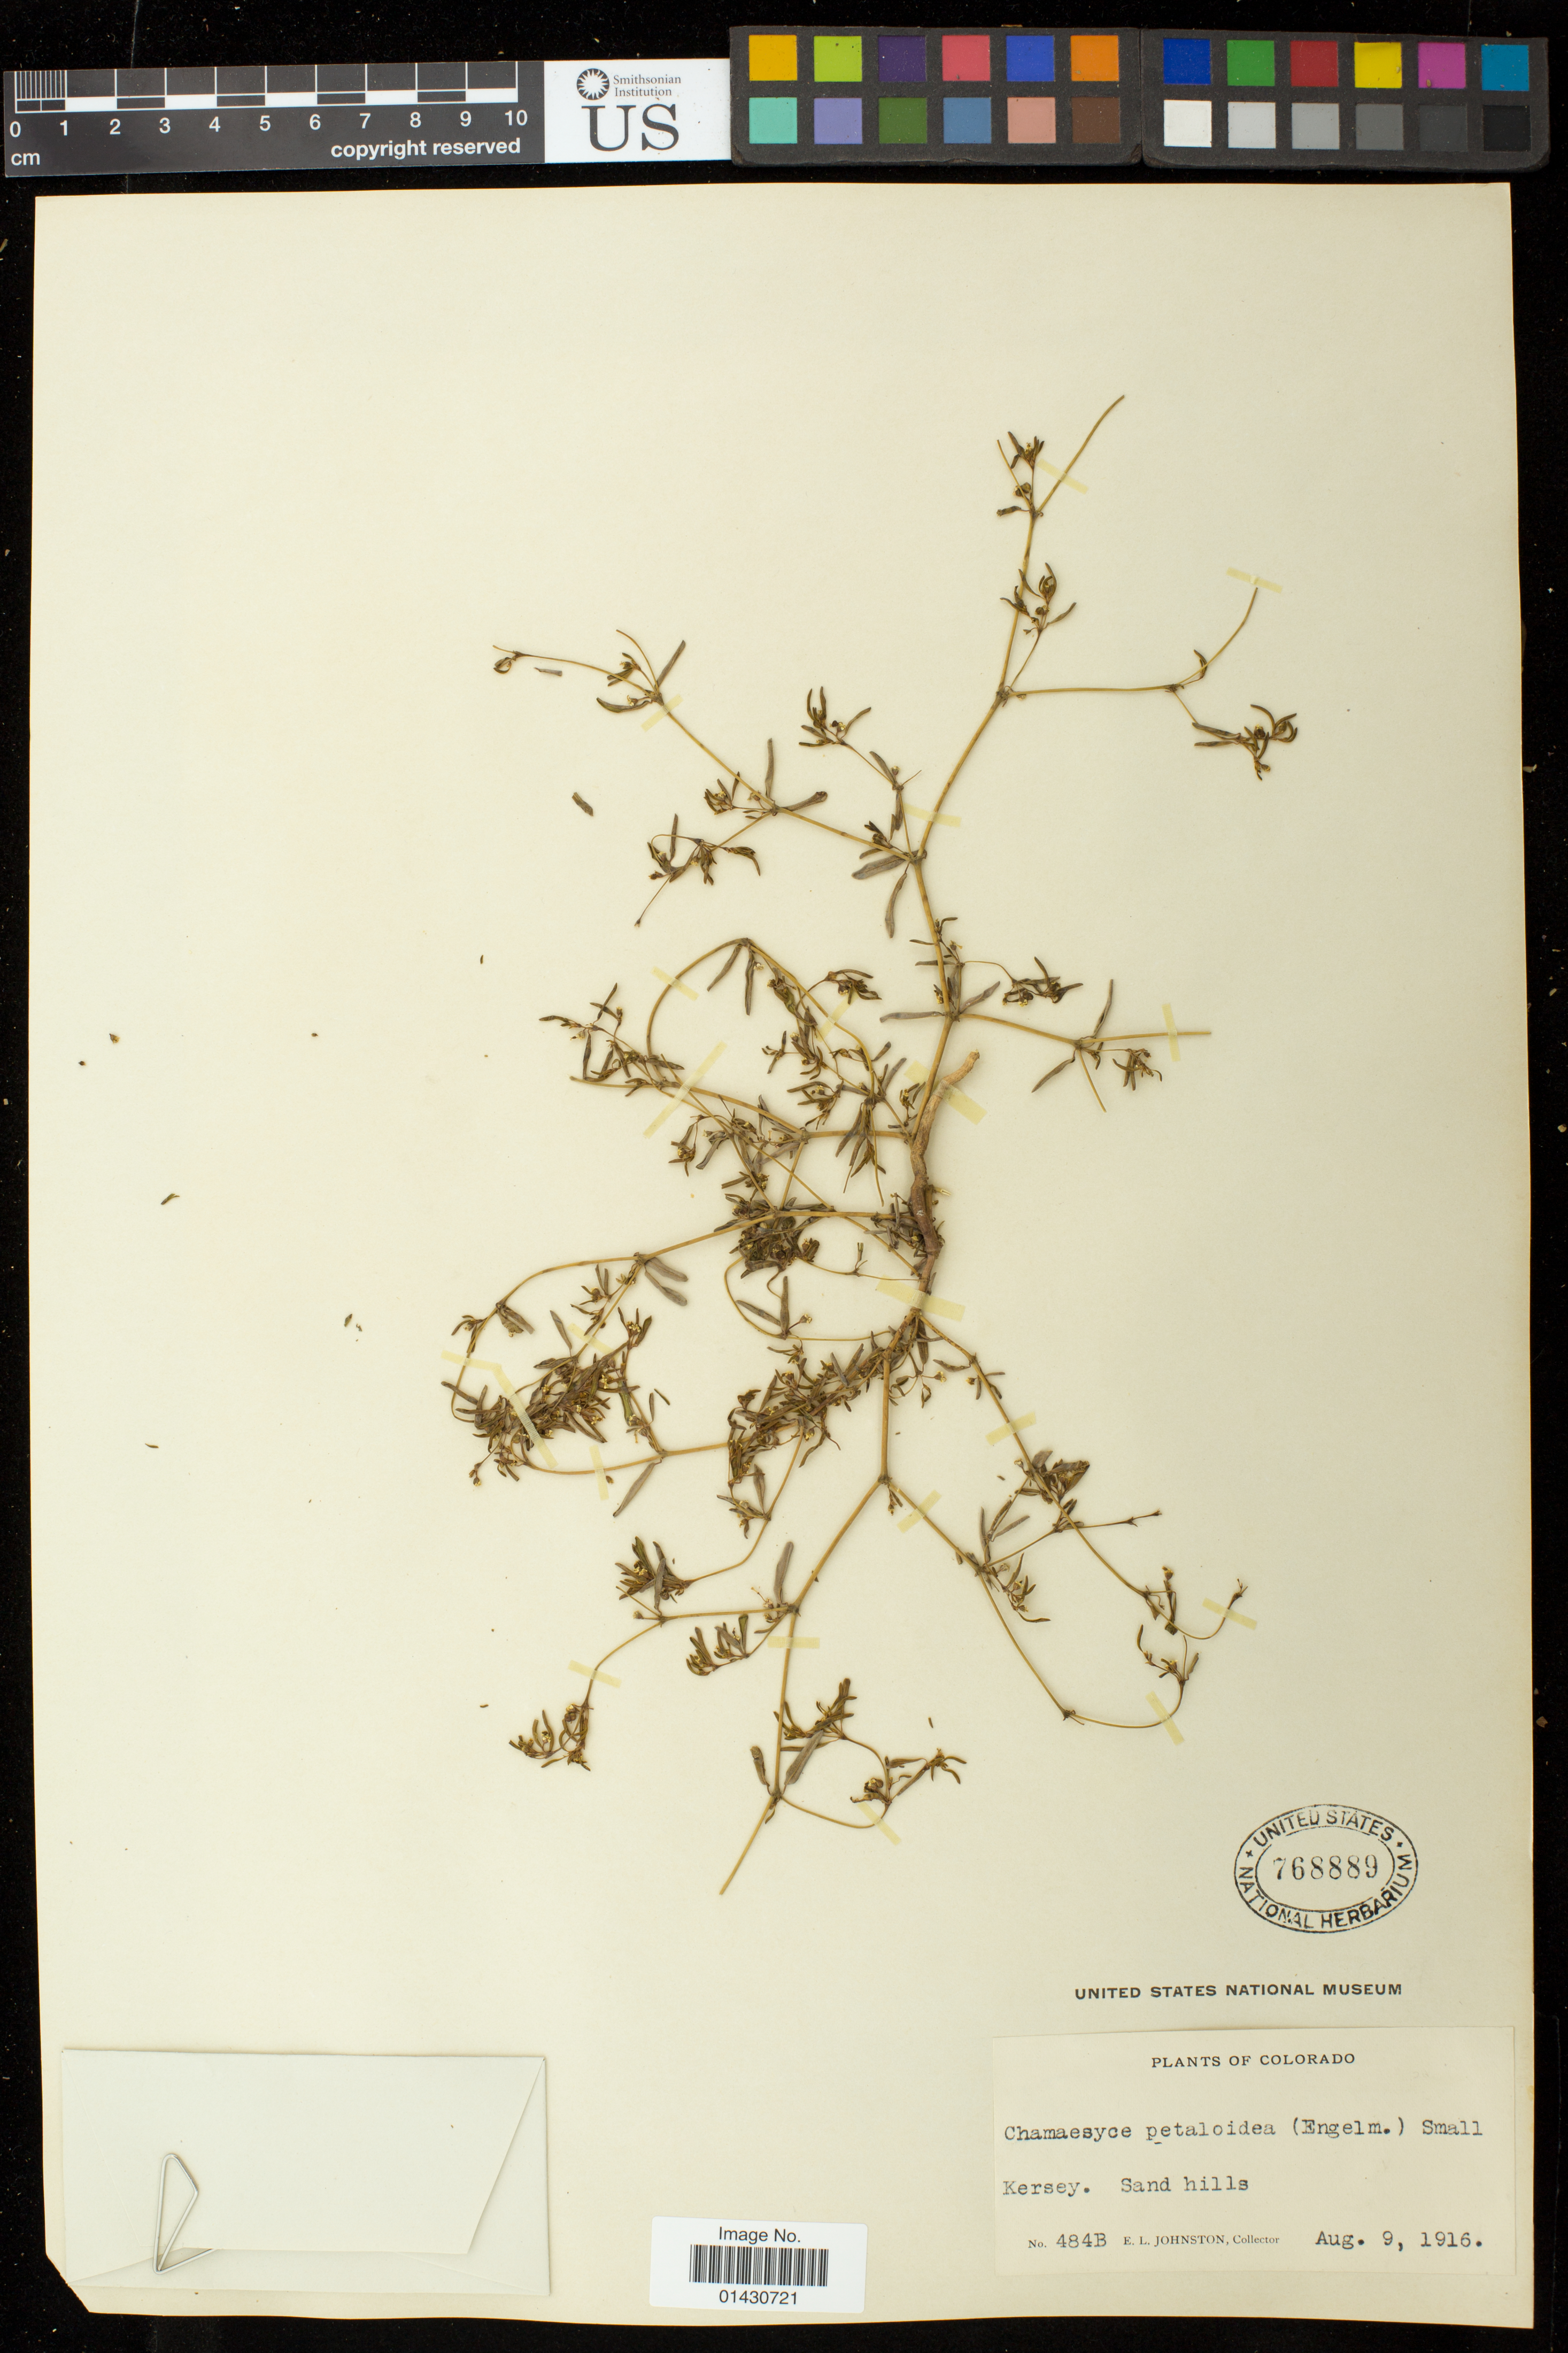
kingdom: Plantae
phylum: Tracheophyta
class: Magnoliopsida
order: Malpighiales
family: Euphorbiaceae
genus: Euphorbia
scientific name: Euphorbia missurica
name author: Raf.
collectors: E. L. Johnston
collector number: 484B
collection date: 1916-08-09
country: United States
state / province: Colorado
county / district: Weld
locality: Kersey. Sand hills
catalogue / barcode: US 768889